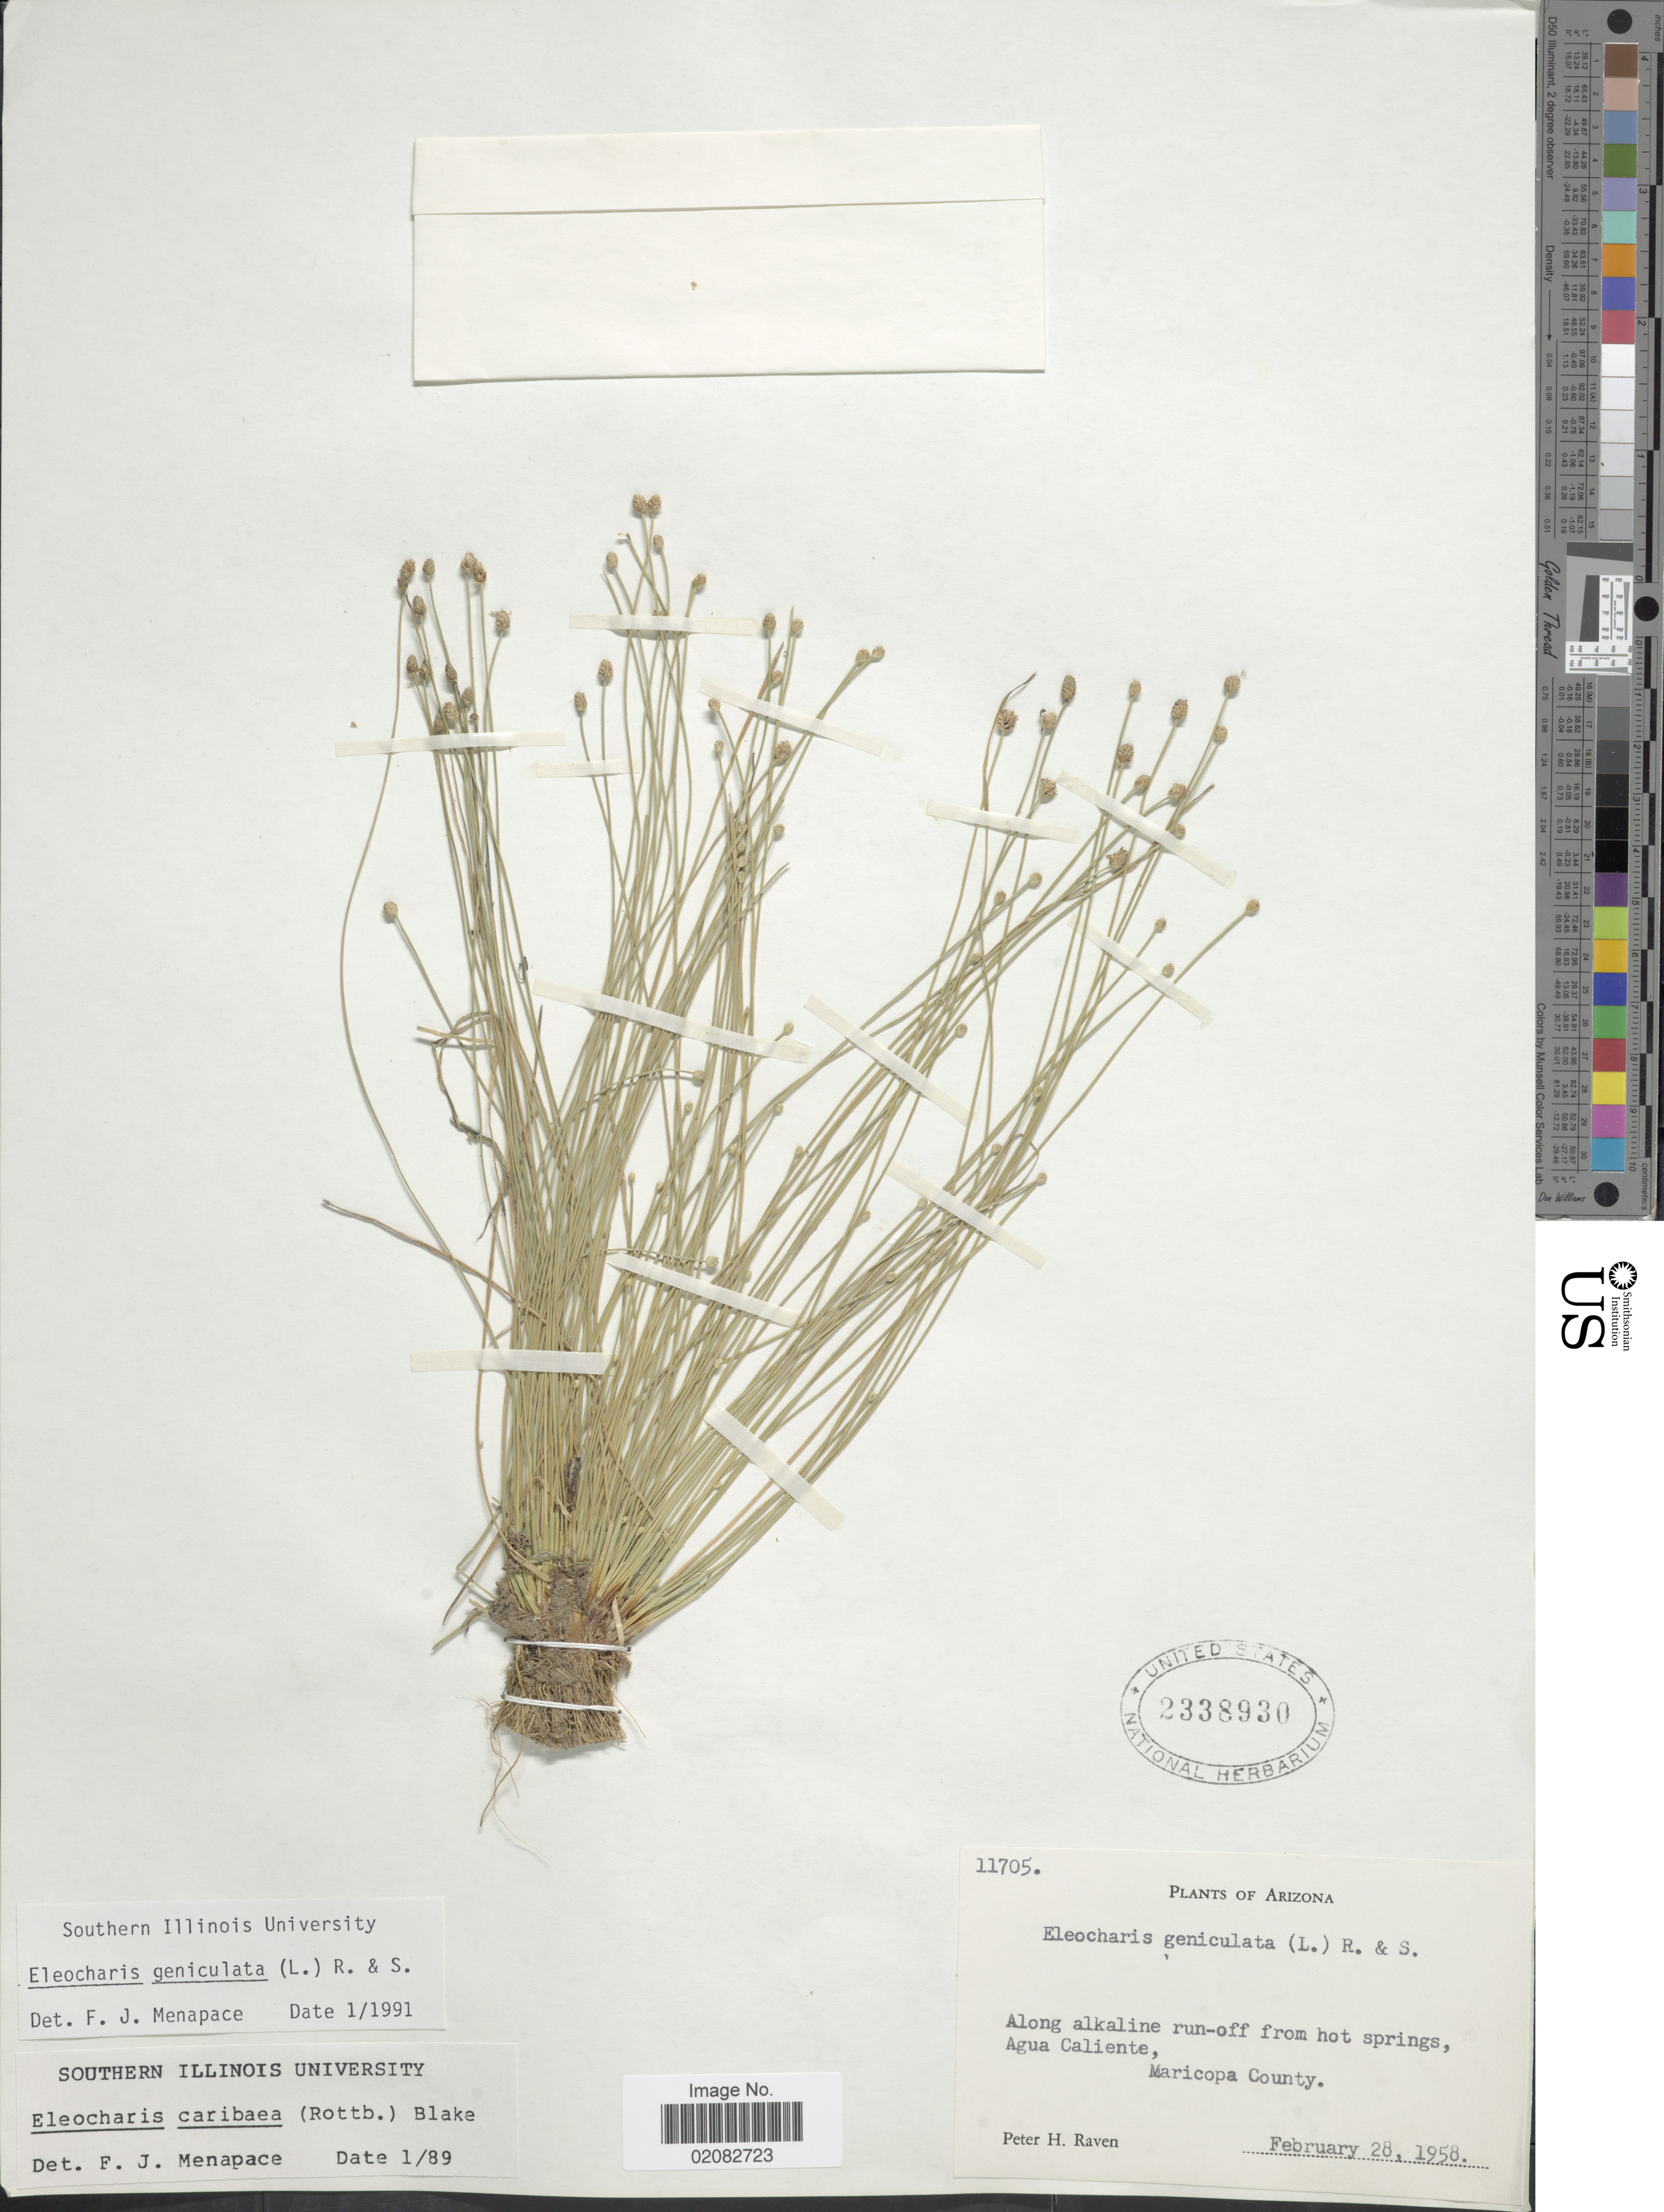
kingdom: Plantae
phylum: Tracheophyta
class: Liliopsida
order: Poales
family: Cyperaceae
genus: Eleocharis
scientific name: Eleocharis geniculata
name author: (L.) Roem. & Schult.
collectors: P. H. Raven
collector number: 11705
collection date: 1958-02-28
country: United States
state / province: Arizona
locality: Along alkaline run-off from hot springs, Agua Caliente, Maricopa County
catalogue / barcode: US 2338930